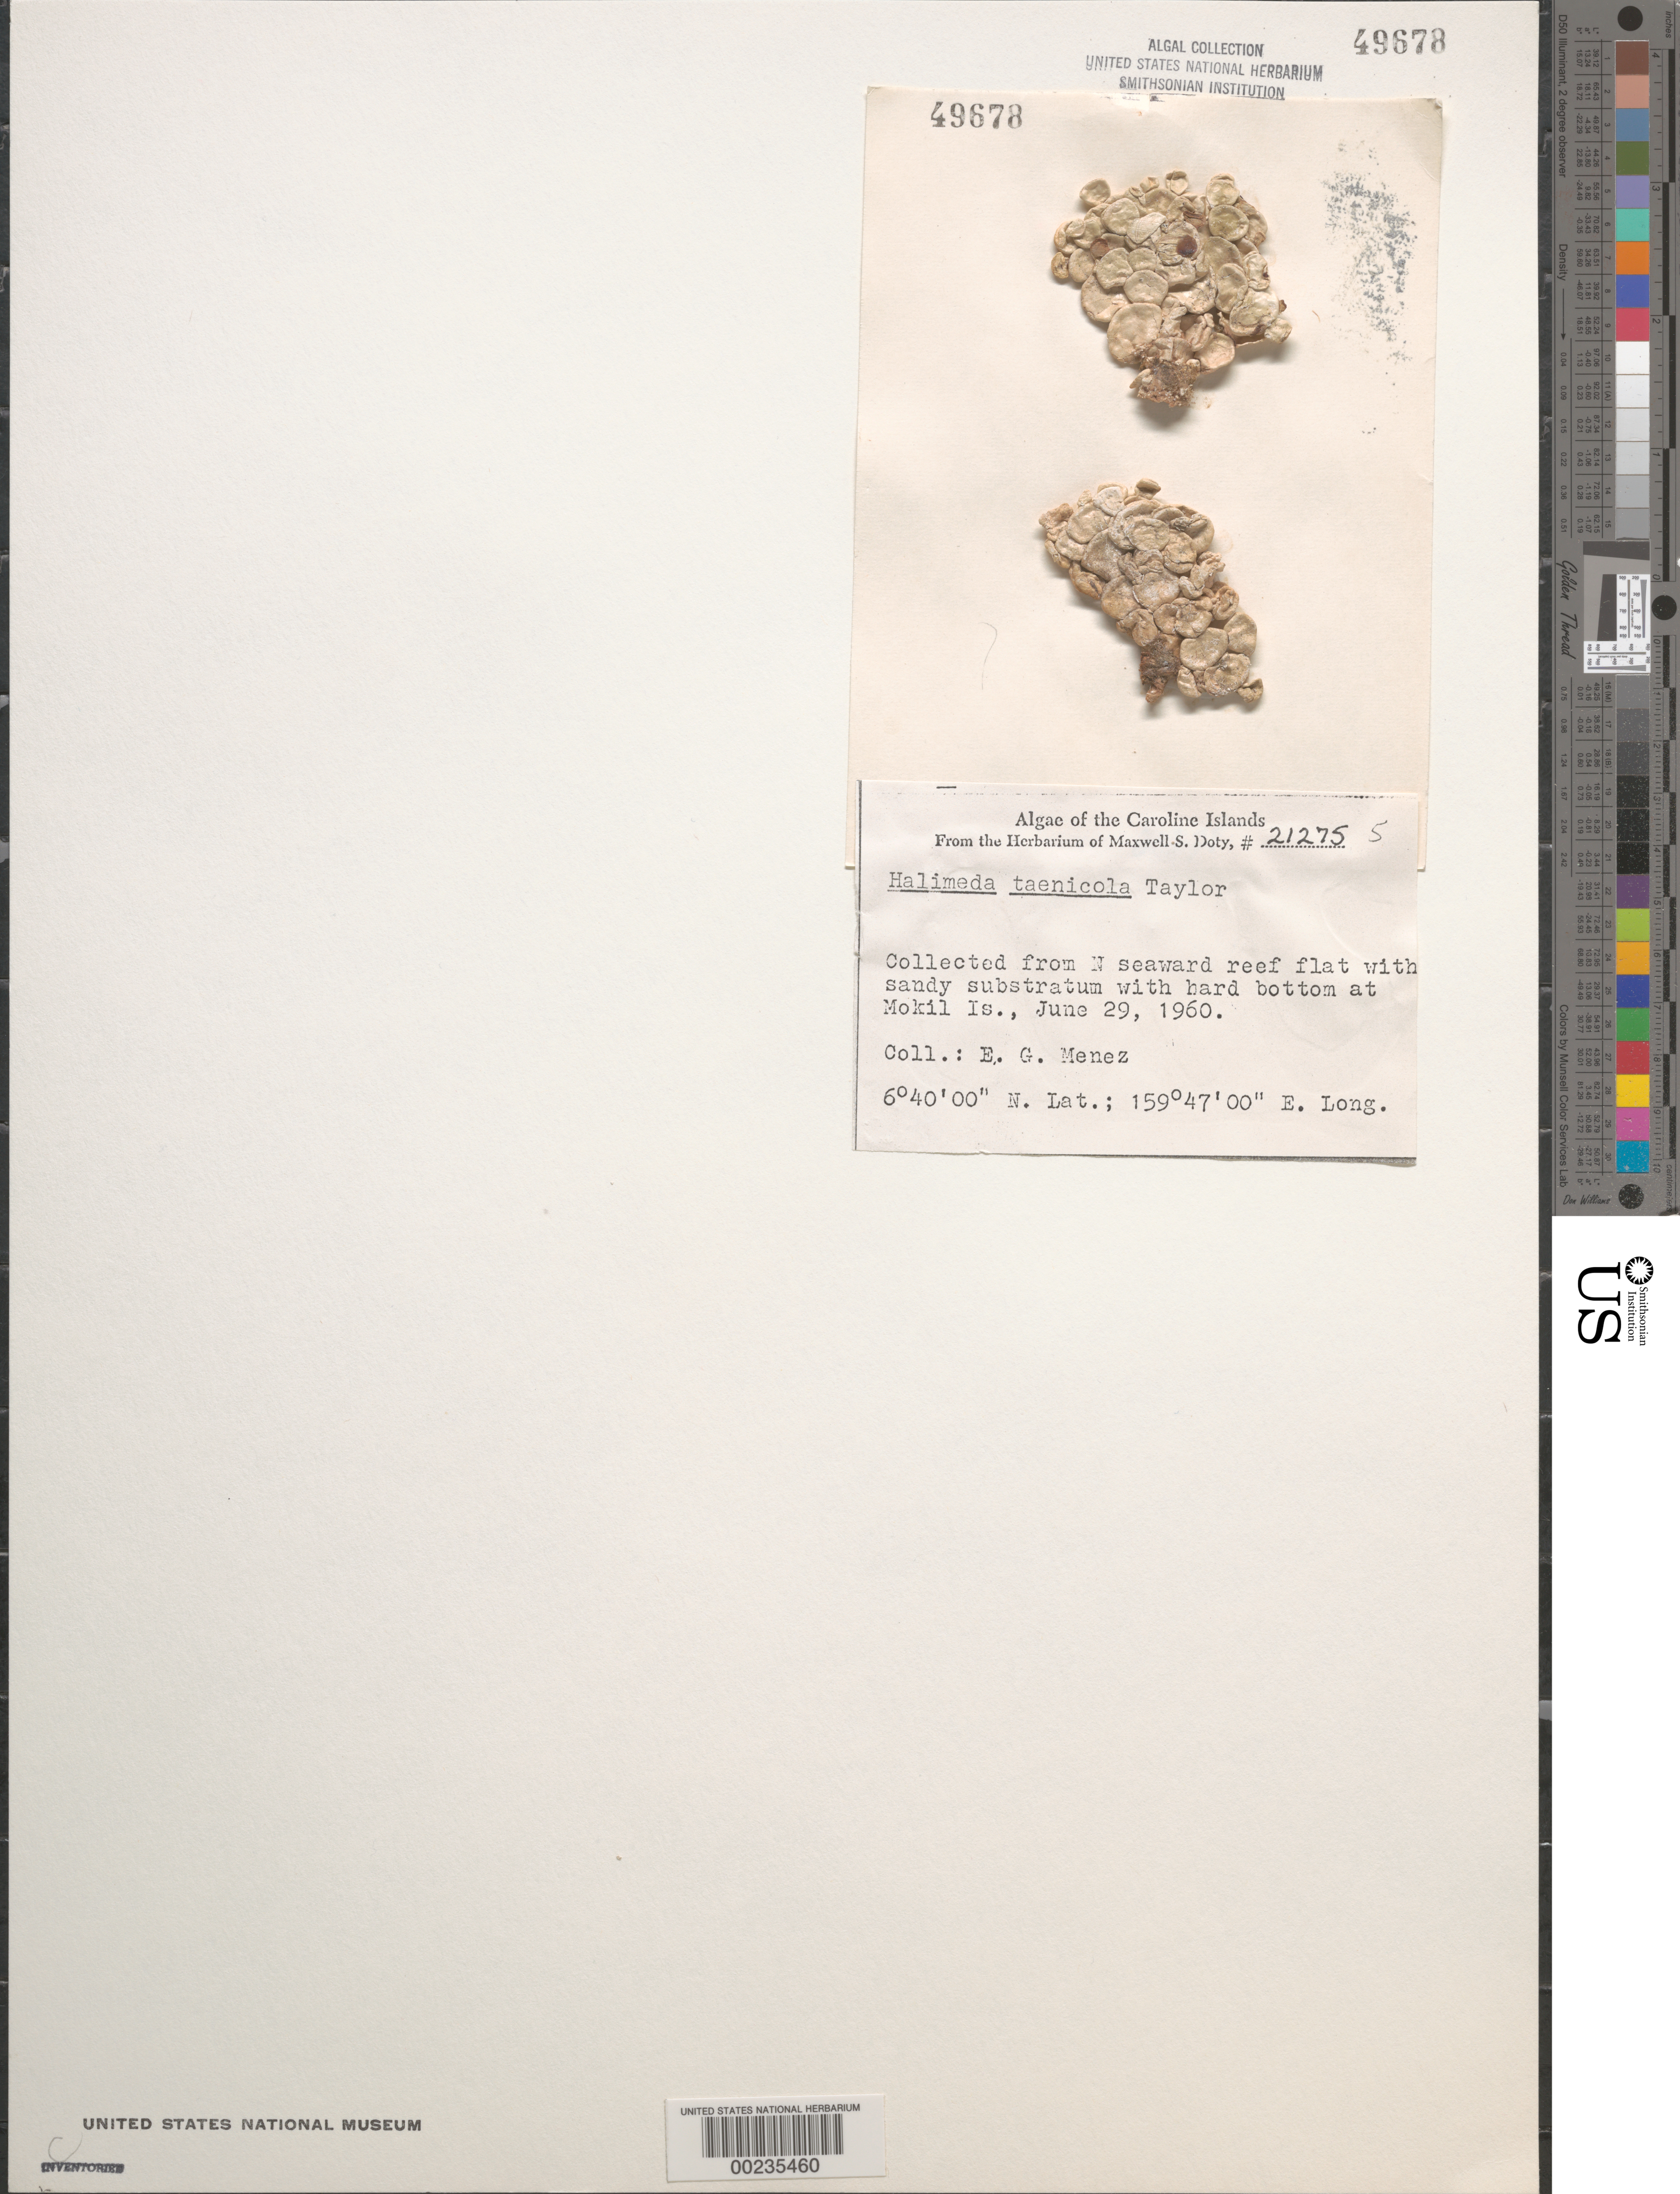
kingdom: Plantae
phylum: Chlorophyta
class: Ulvophyceae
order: Bryopsidales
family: Halimedaceae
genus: Halimeda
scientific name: Halimeda taenicola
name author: W.R. Taylor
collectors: Meñez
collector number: MSD 21275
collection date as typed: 29 Jun 1960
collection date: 1960-06-29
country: Micronesia, Federated States of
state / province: Pohnpei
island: Mwokil (Mokil) Atoll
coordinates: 6 40' 00" N, 159 47' 00" E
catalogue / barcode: US 49678